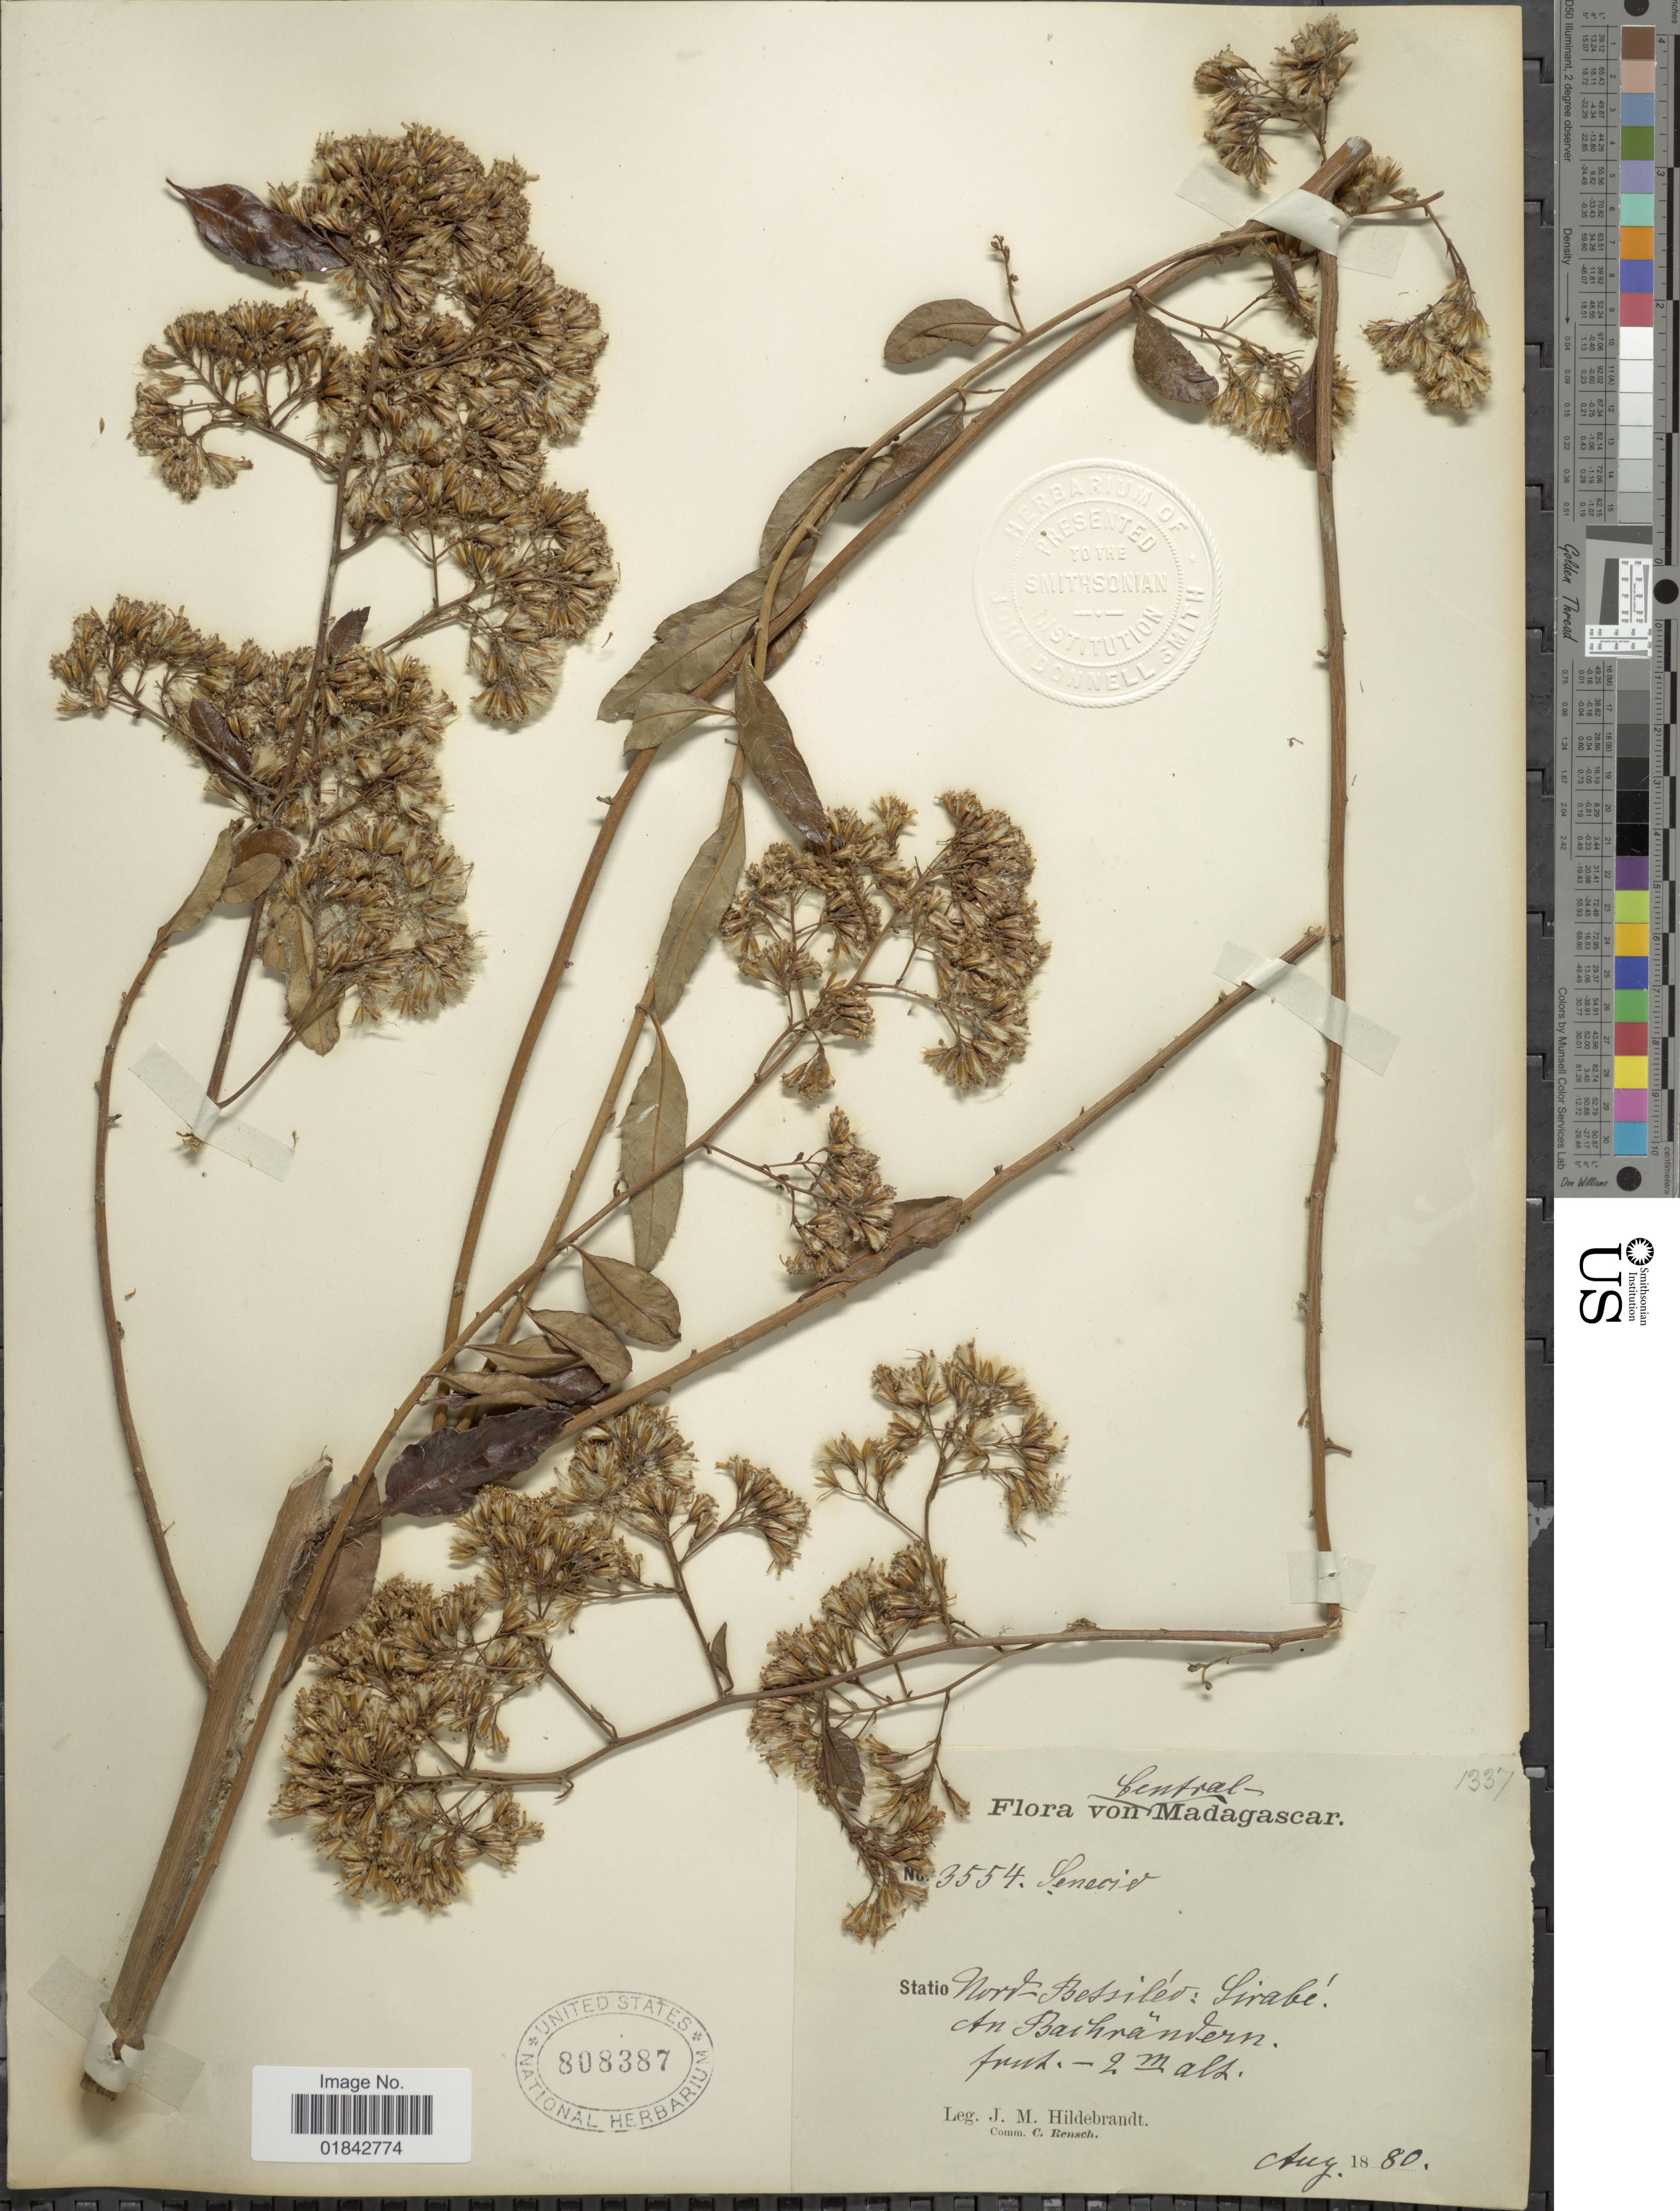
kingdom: Plantae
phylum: Tracheophyta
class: Magnoliopsida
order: Asterales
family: Asteraceae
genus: Senecio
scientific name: Senecio sp.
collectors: J. Hildebrandt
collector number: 3554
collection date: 1880-08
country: Madagascar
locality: Nord Betsileo, Sirabe.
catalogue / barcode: US 808387